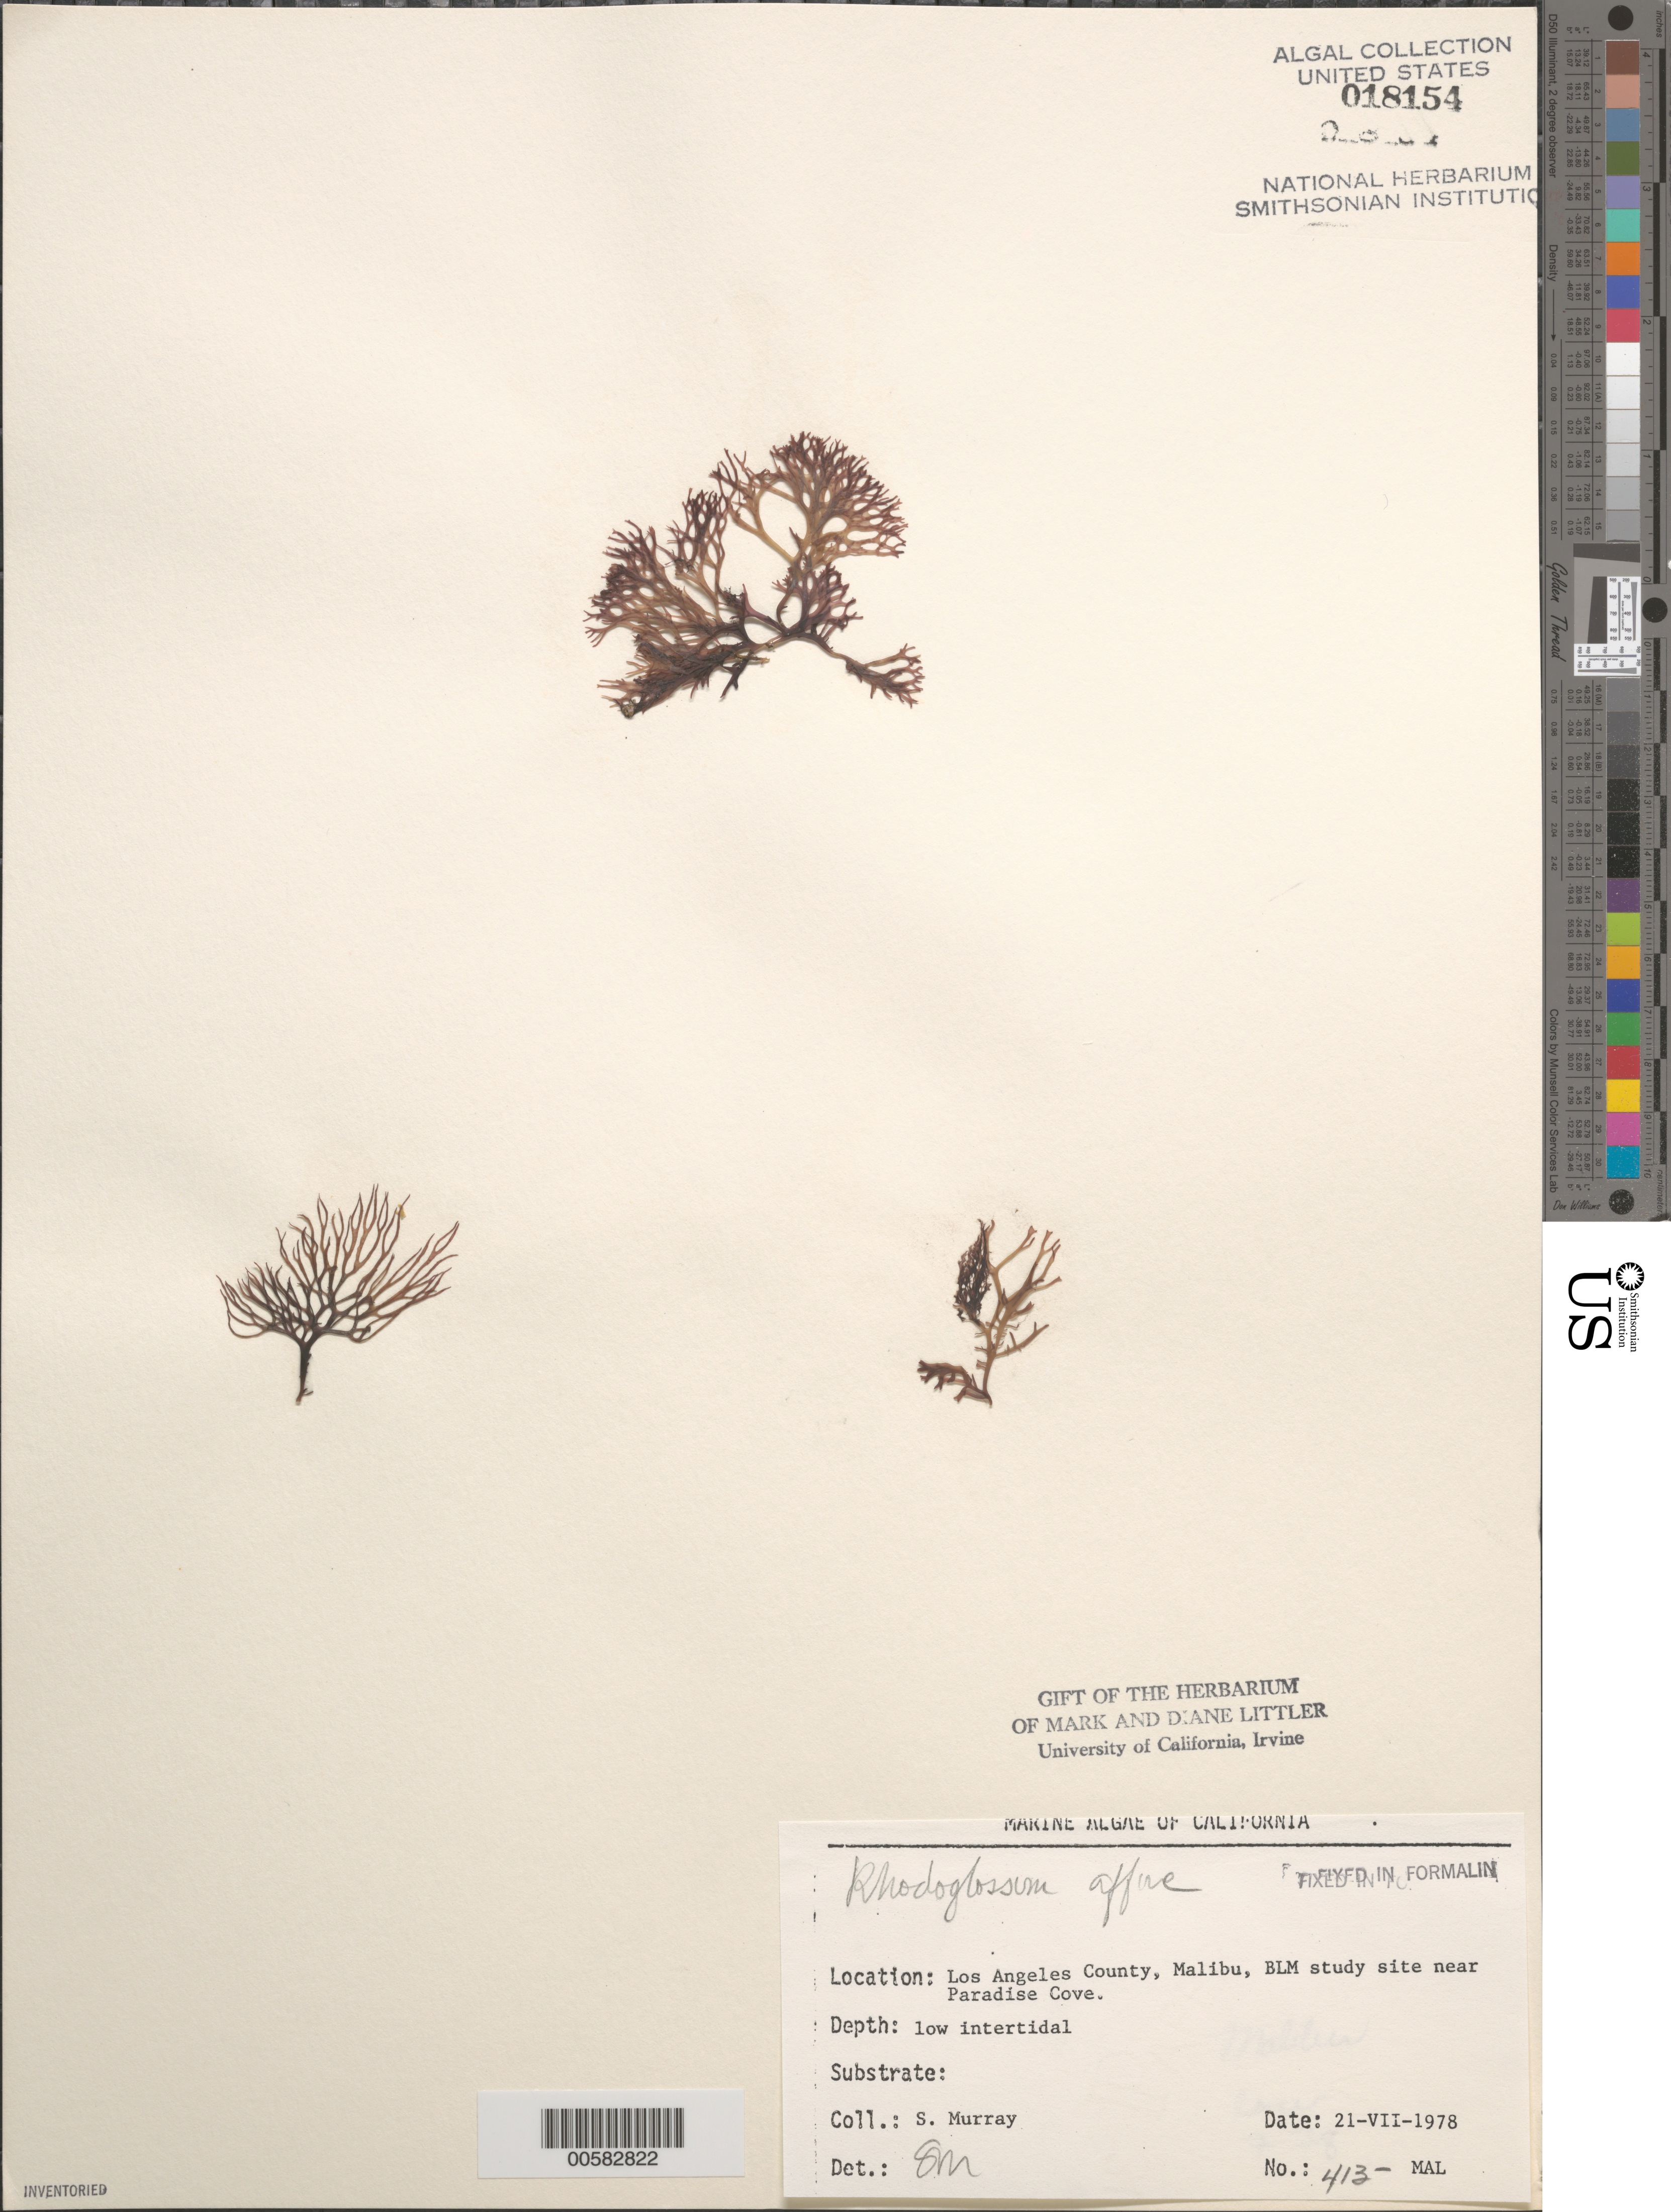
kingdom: Plantae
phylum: Rhodophyta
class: Florideophyceae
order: Gigartinales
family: Gigartinaceae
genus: Mazzaella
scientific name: Mazzaella affinis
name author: (Harvey) Fredericq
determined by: Algae name updating Project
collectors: S. N. Murray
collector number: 413-mal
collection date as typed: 21 Jul 1978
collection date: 1978-07-21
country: United States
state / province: California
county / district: Los Angeles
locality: Malibu near Paradise Cove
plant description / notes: BLM-SOCALBIGHT Rocky Intertidal Survey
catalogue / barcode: US 18154